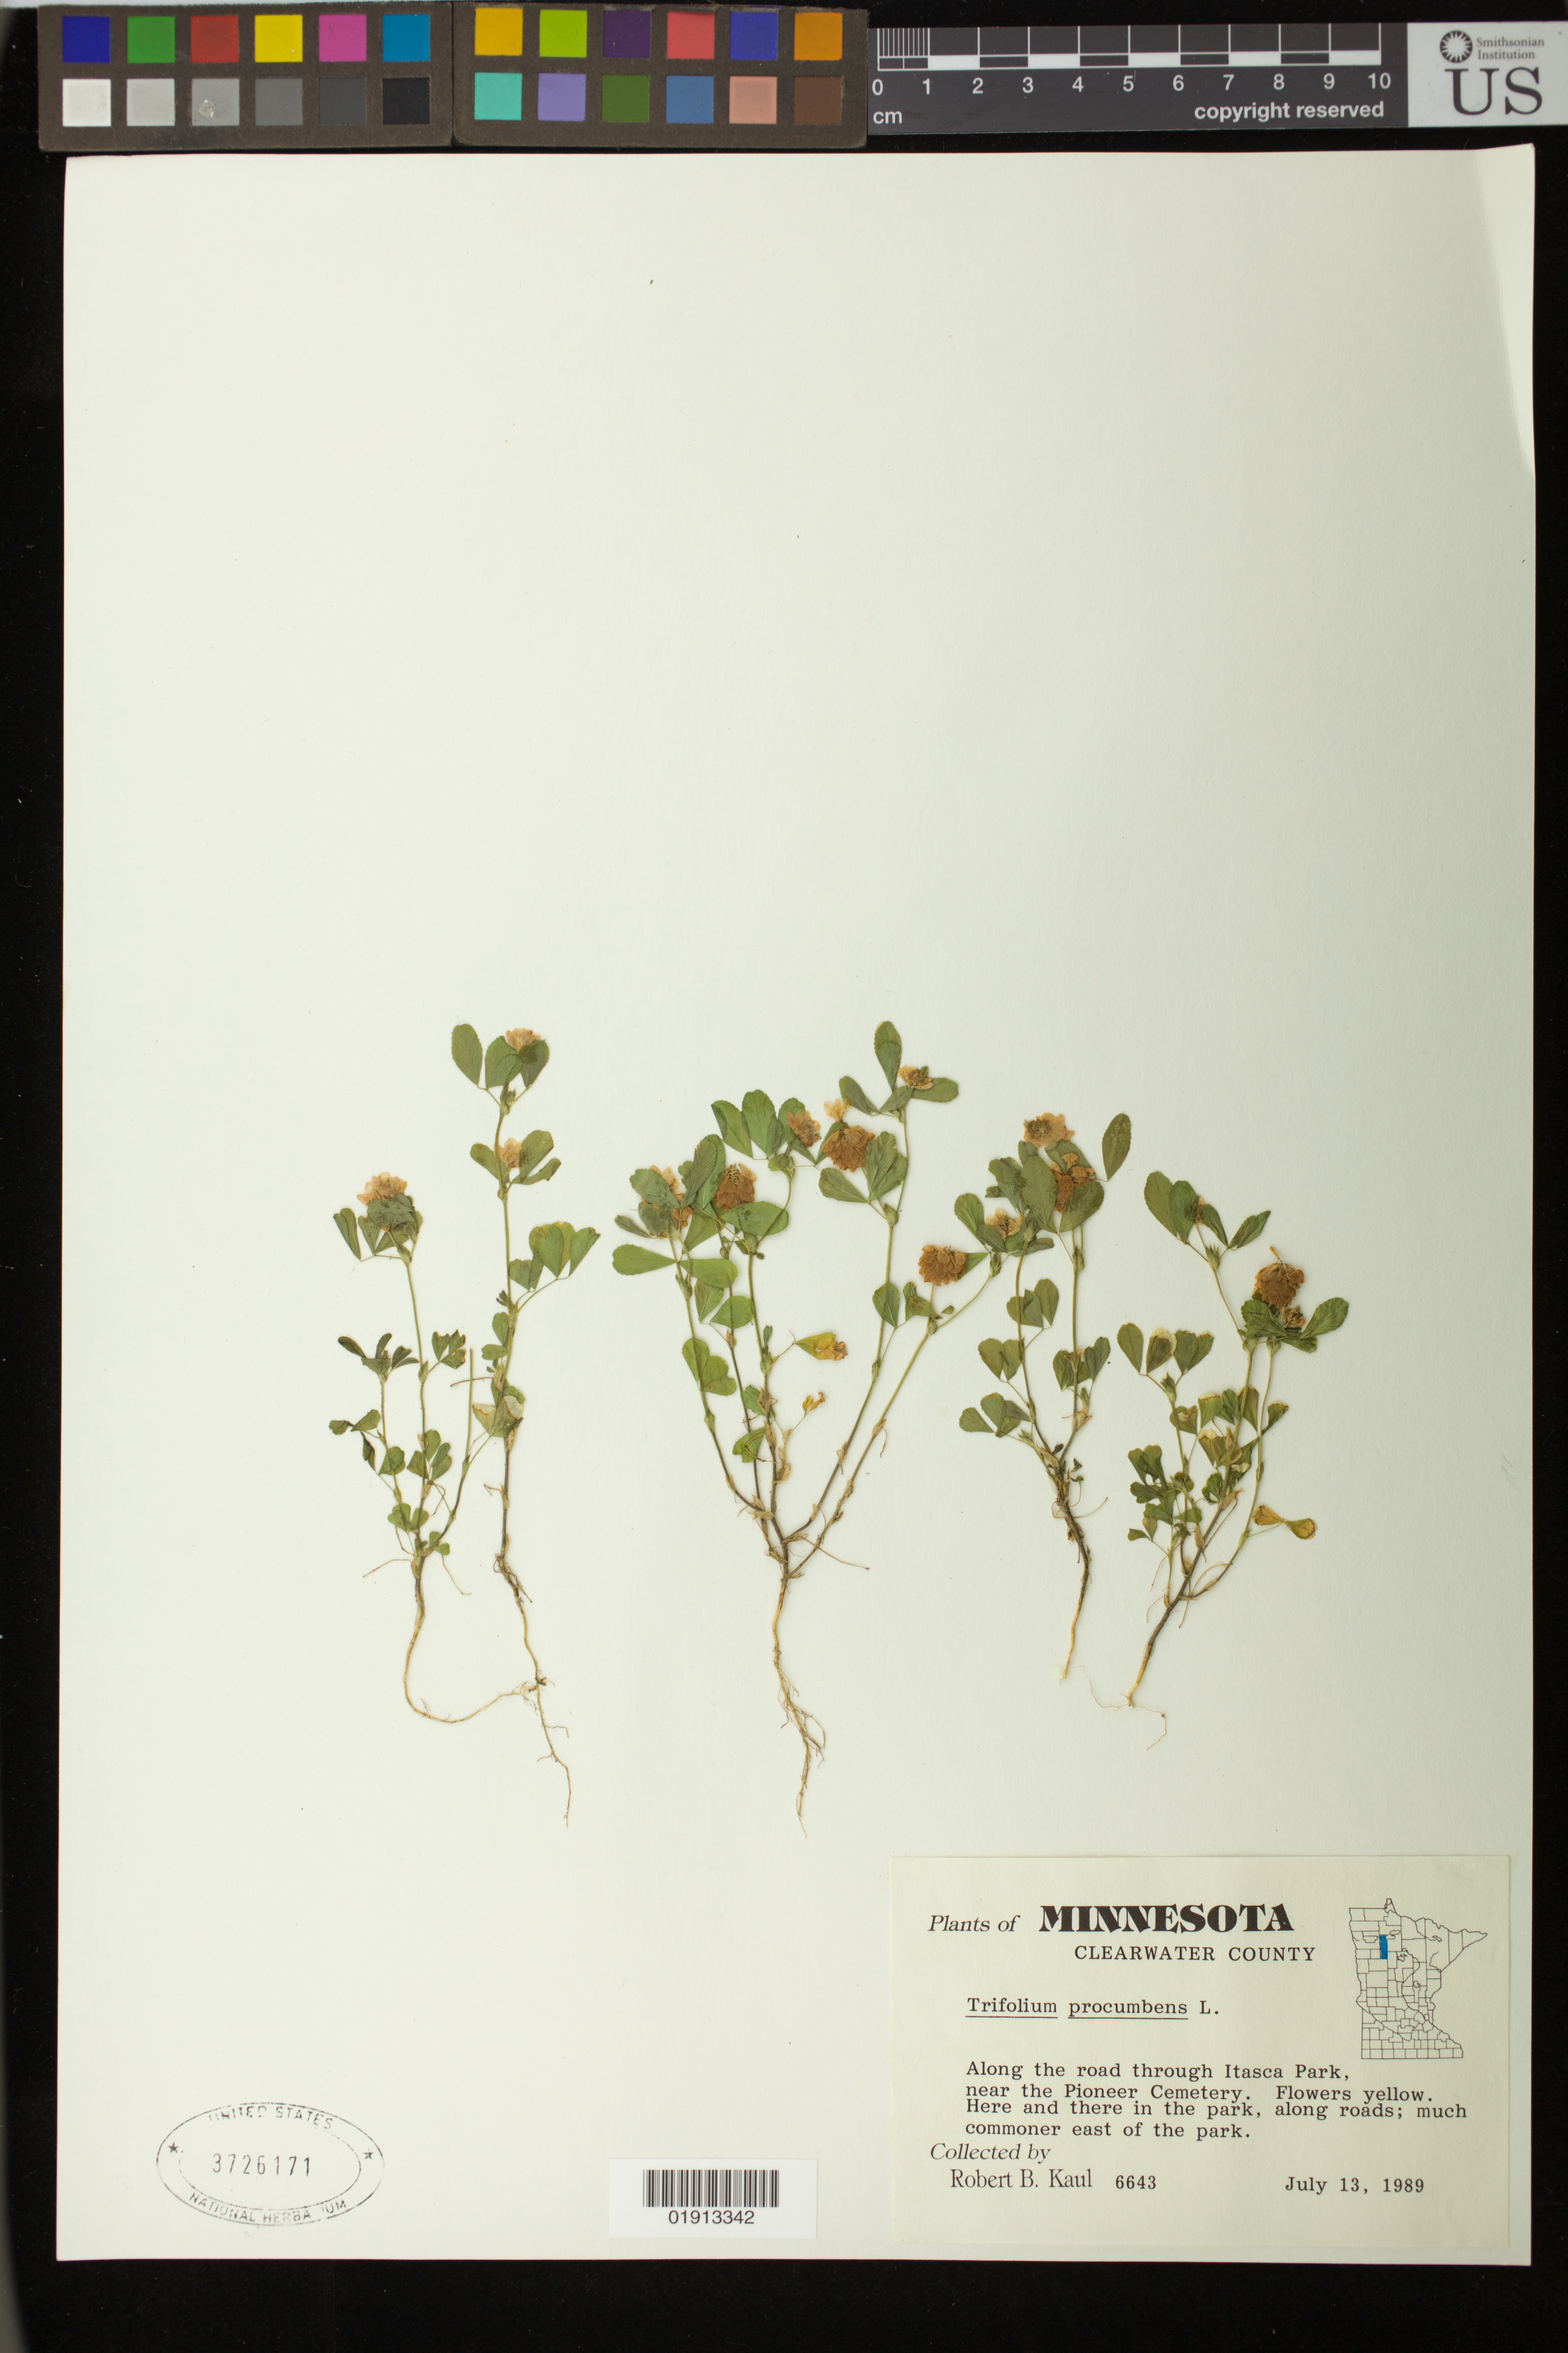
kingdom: Plantae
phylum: Tracheophyta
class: Magnoliopsida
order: Fabales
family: Fabaceae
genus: Trifolium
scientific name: Trifolium procumbens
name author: L.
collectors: R. Kaul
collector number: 6643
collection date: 1989-07-13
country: United States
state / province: Minnesota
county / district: Clearwater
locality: Along the road through Itasca Park, near the Pioneer Cemetery.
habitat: Here and there in the park, along roads; much commoner east of the park.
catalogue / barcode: US 3726171